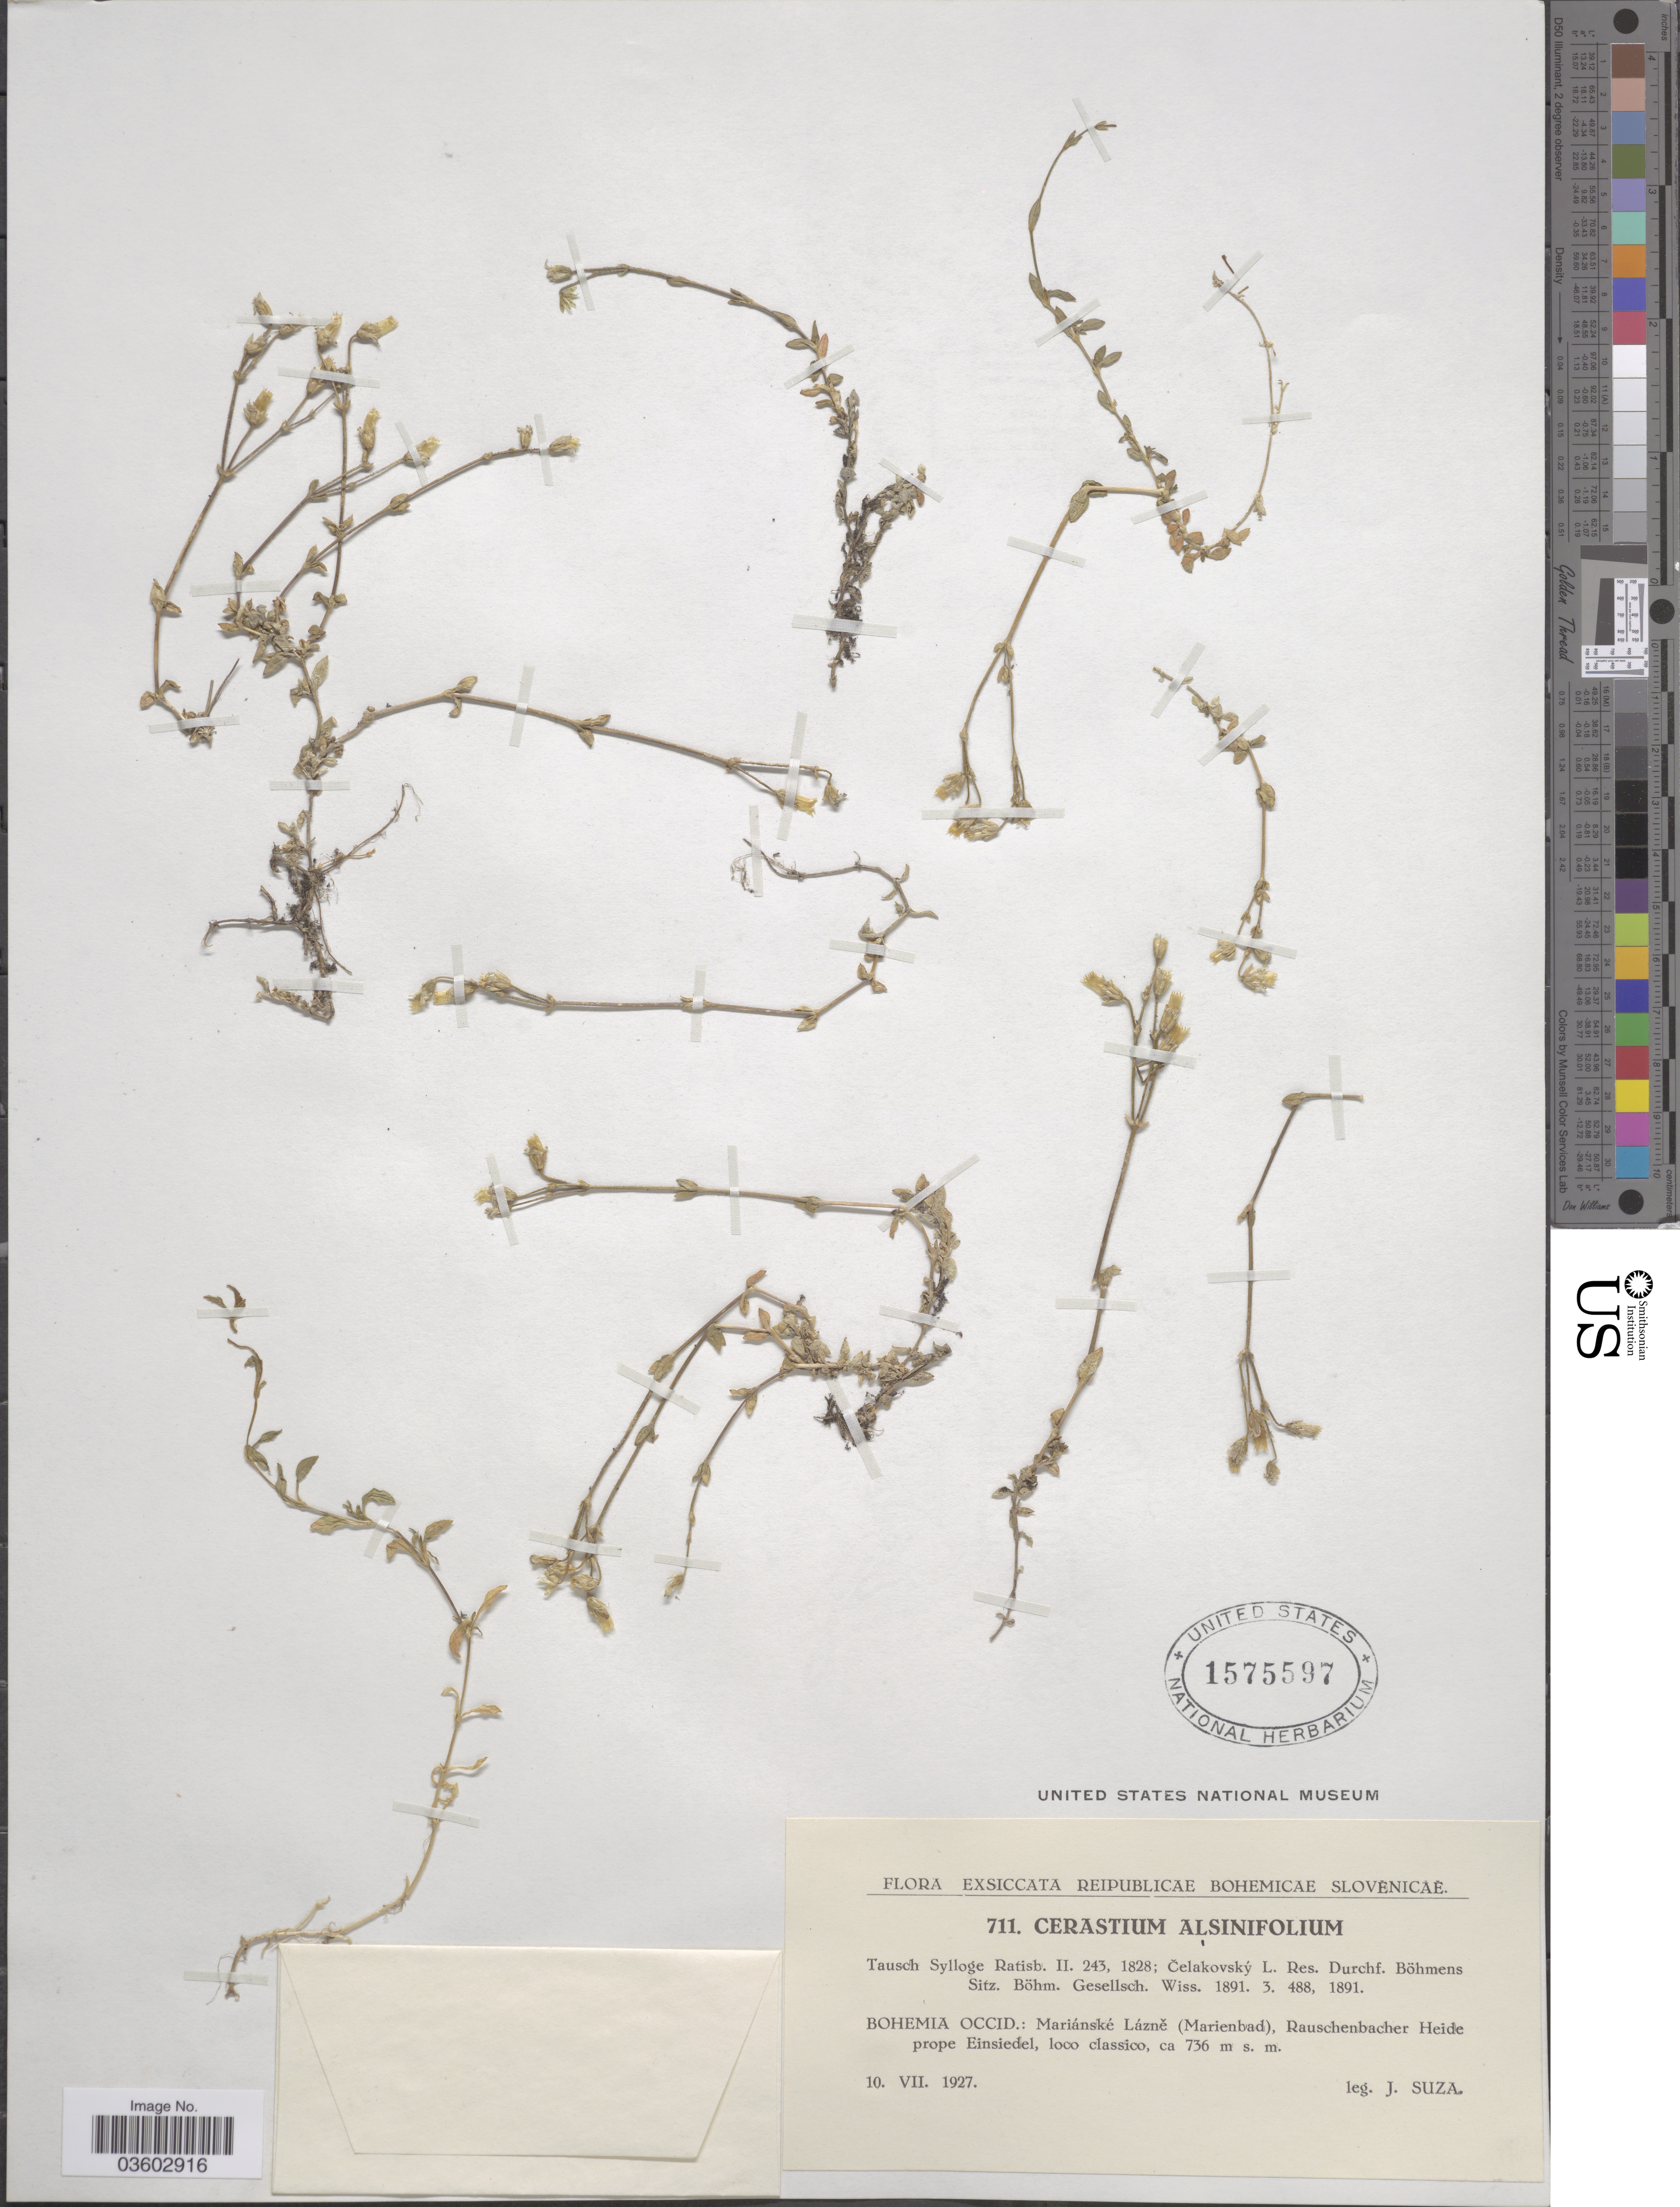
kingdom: Plantae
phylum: Tracheophyta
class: Magnoliopsida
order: Caryophyllales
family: Caryophyllaceae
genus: Cerastium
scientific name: Cerastium alsinifolium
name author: Tausch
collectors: J. Suza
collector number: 711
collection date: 1927-07-10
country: Czechia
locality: Reipublicae Bohemicae Slovenicae. Bohemia Occid.: Mariánské Lázně (Marienbad), Rauschenbacher Heide prope Einsiedel.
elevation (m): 736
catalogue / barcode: US 1575597